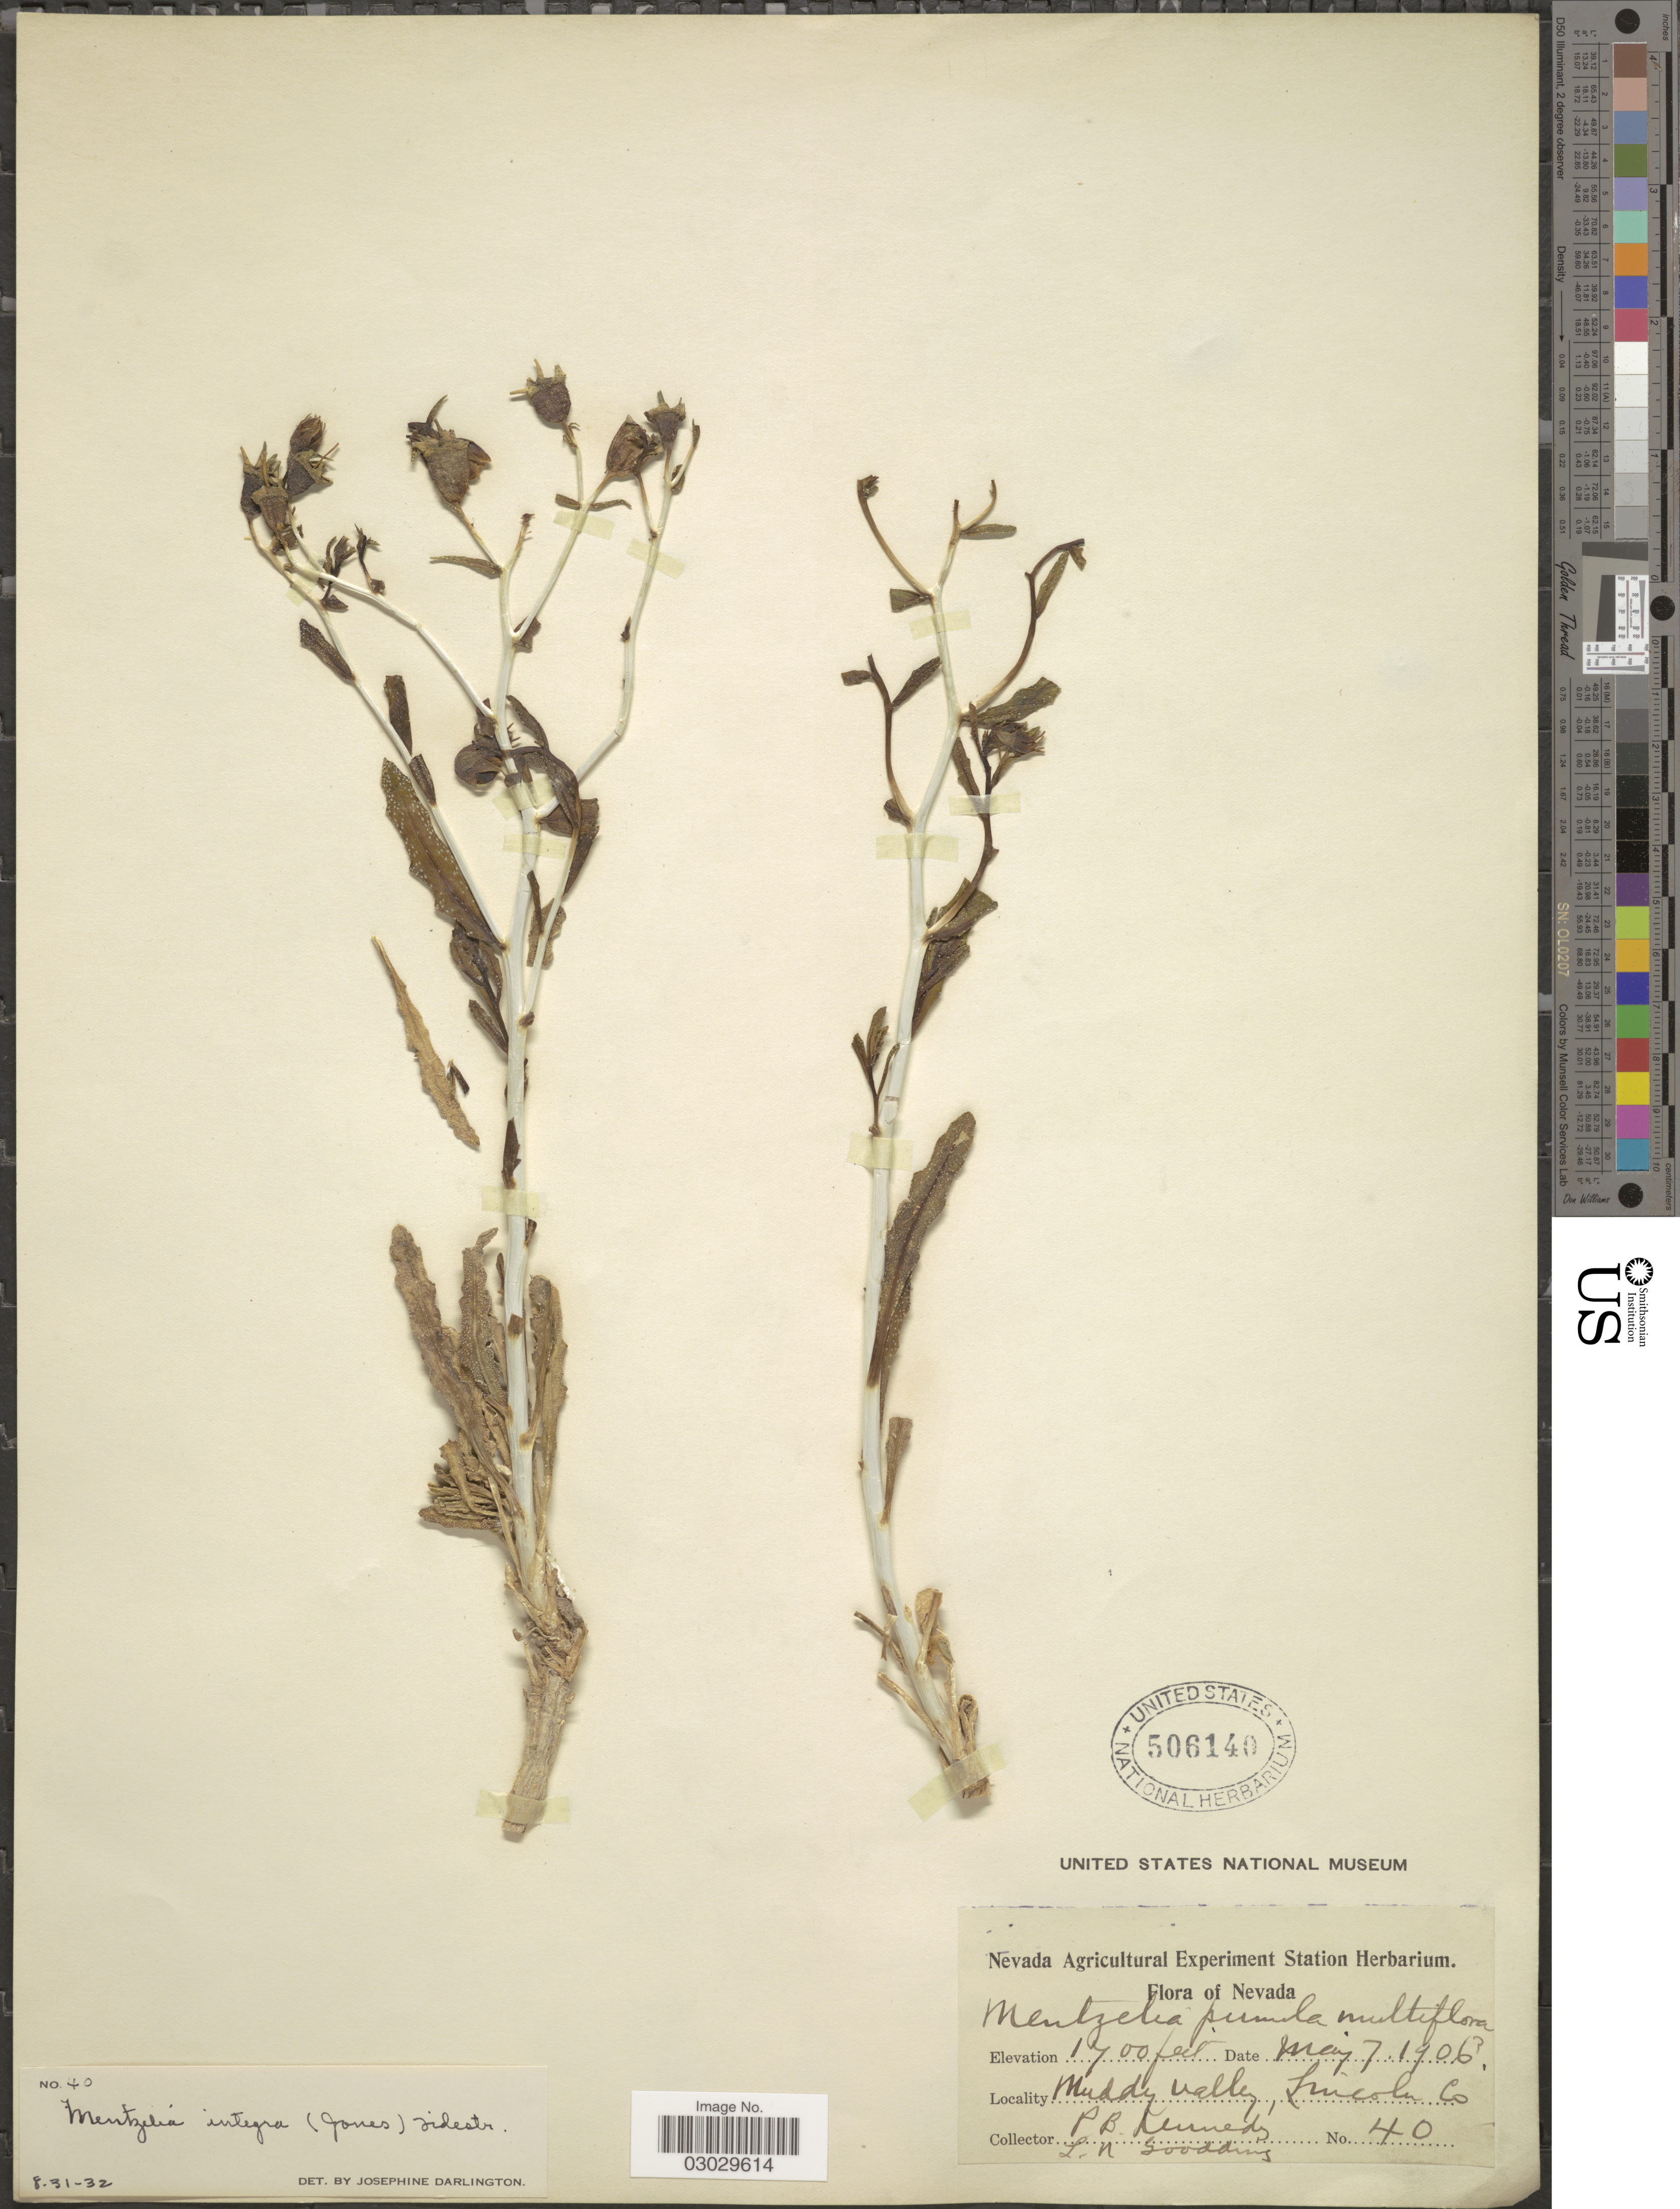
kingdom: Plantae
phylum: Tracheophyta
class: Magnoliopsida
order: Cornales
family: Loasaceae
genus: Mentzelia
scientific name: Mentzelia integra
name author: (M.E. Jones) Tidestr.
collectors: P. B. Kennedy & L. N. Goodding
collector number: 40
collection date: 1906-05-07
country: United States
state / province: Nevada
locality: Muddy valley, Lincoln Co.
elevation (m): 518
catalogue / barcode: US 506140